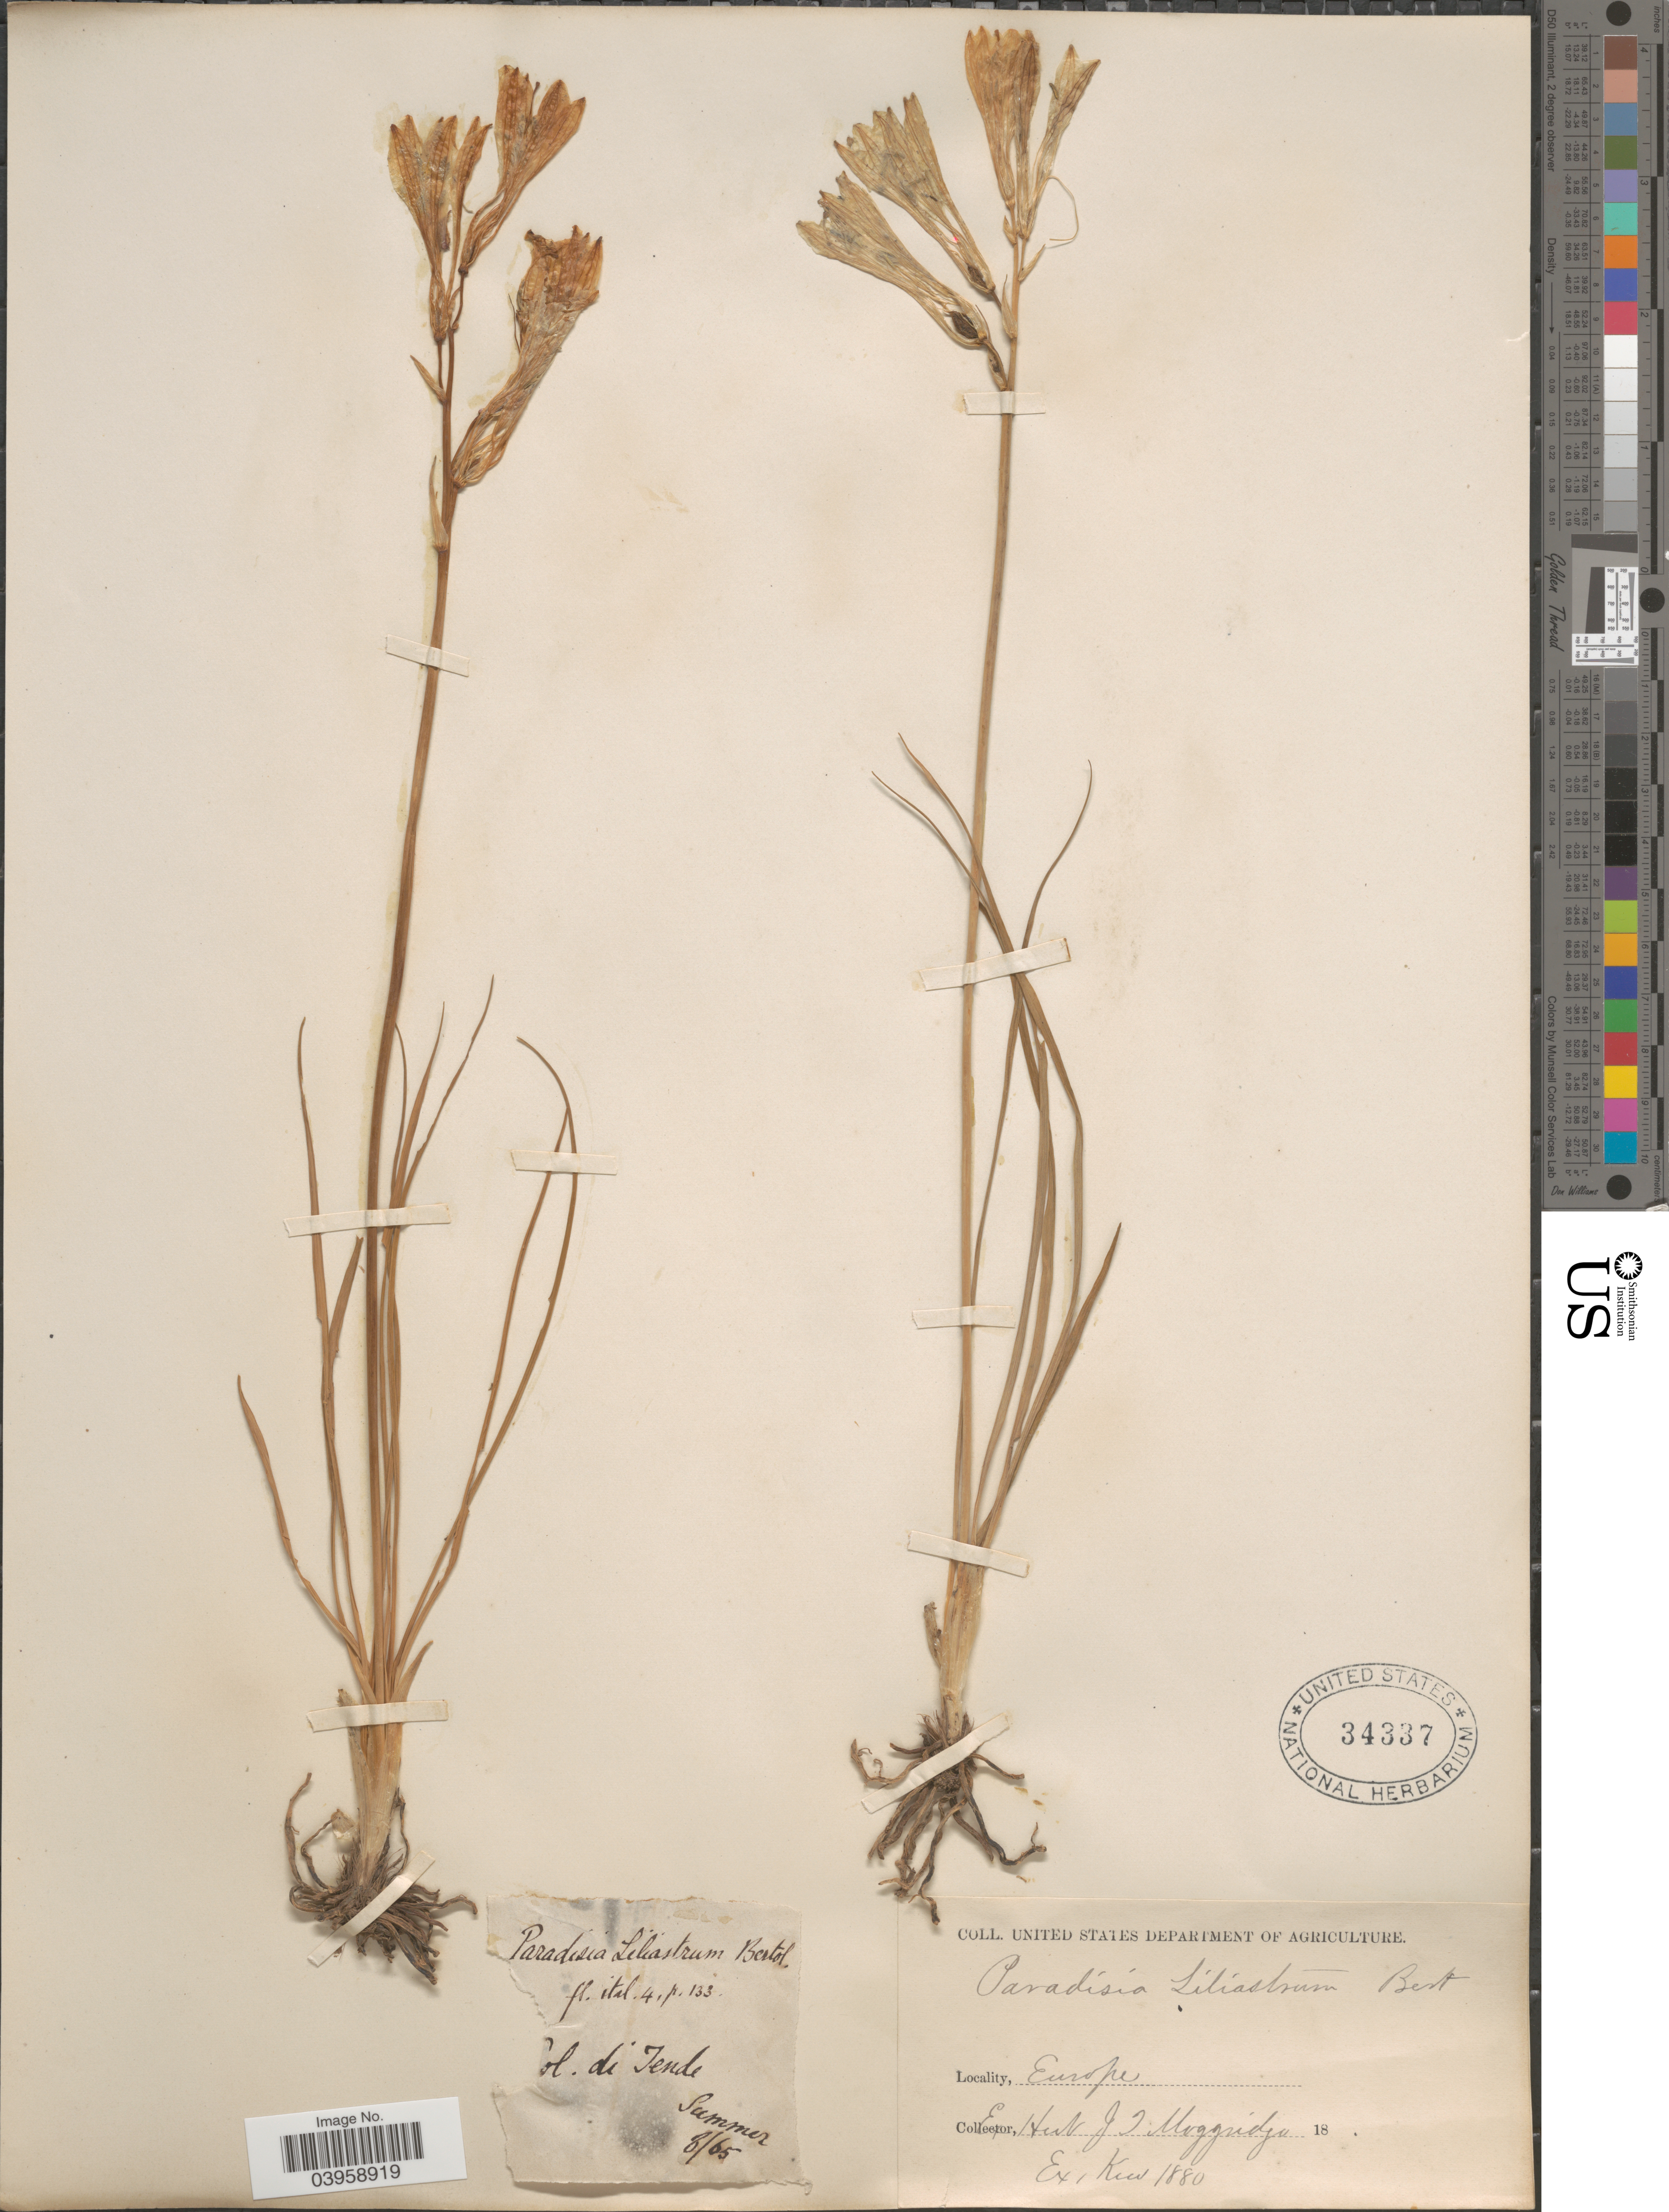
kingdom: Plantae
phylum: Tracheophyta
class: Liliopsida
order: Asparagales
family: Asparagaceae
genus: Paradisea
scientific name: Paradisea liliastrum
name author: Bertol.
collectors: del Tende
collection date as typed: Transcribed d/m/y: /8/65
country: France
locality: Col. de Tende. Europe.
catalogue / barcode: US 34337